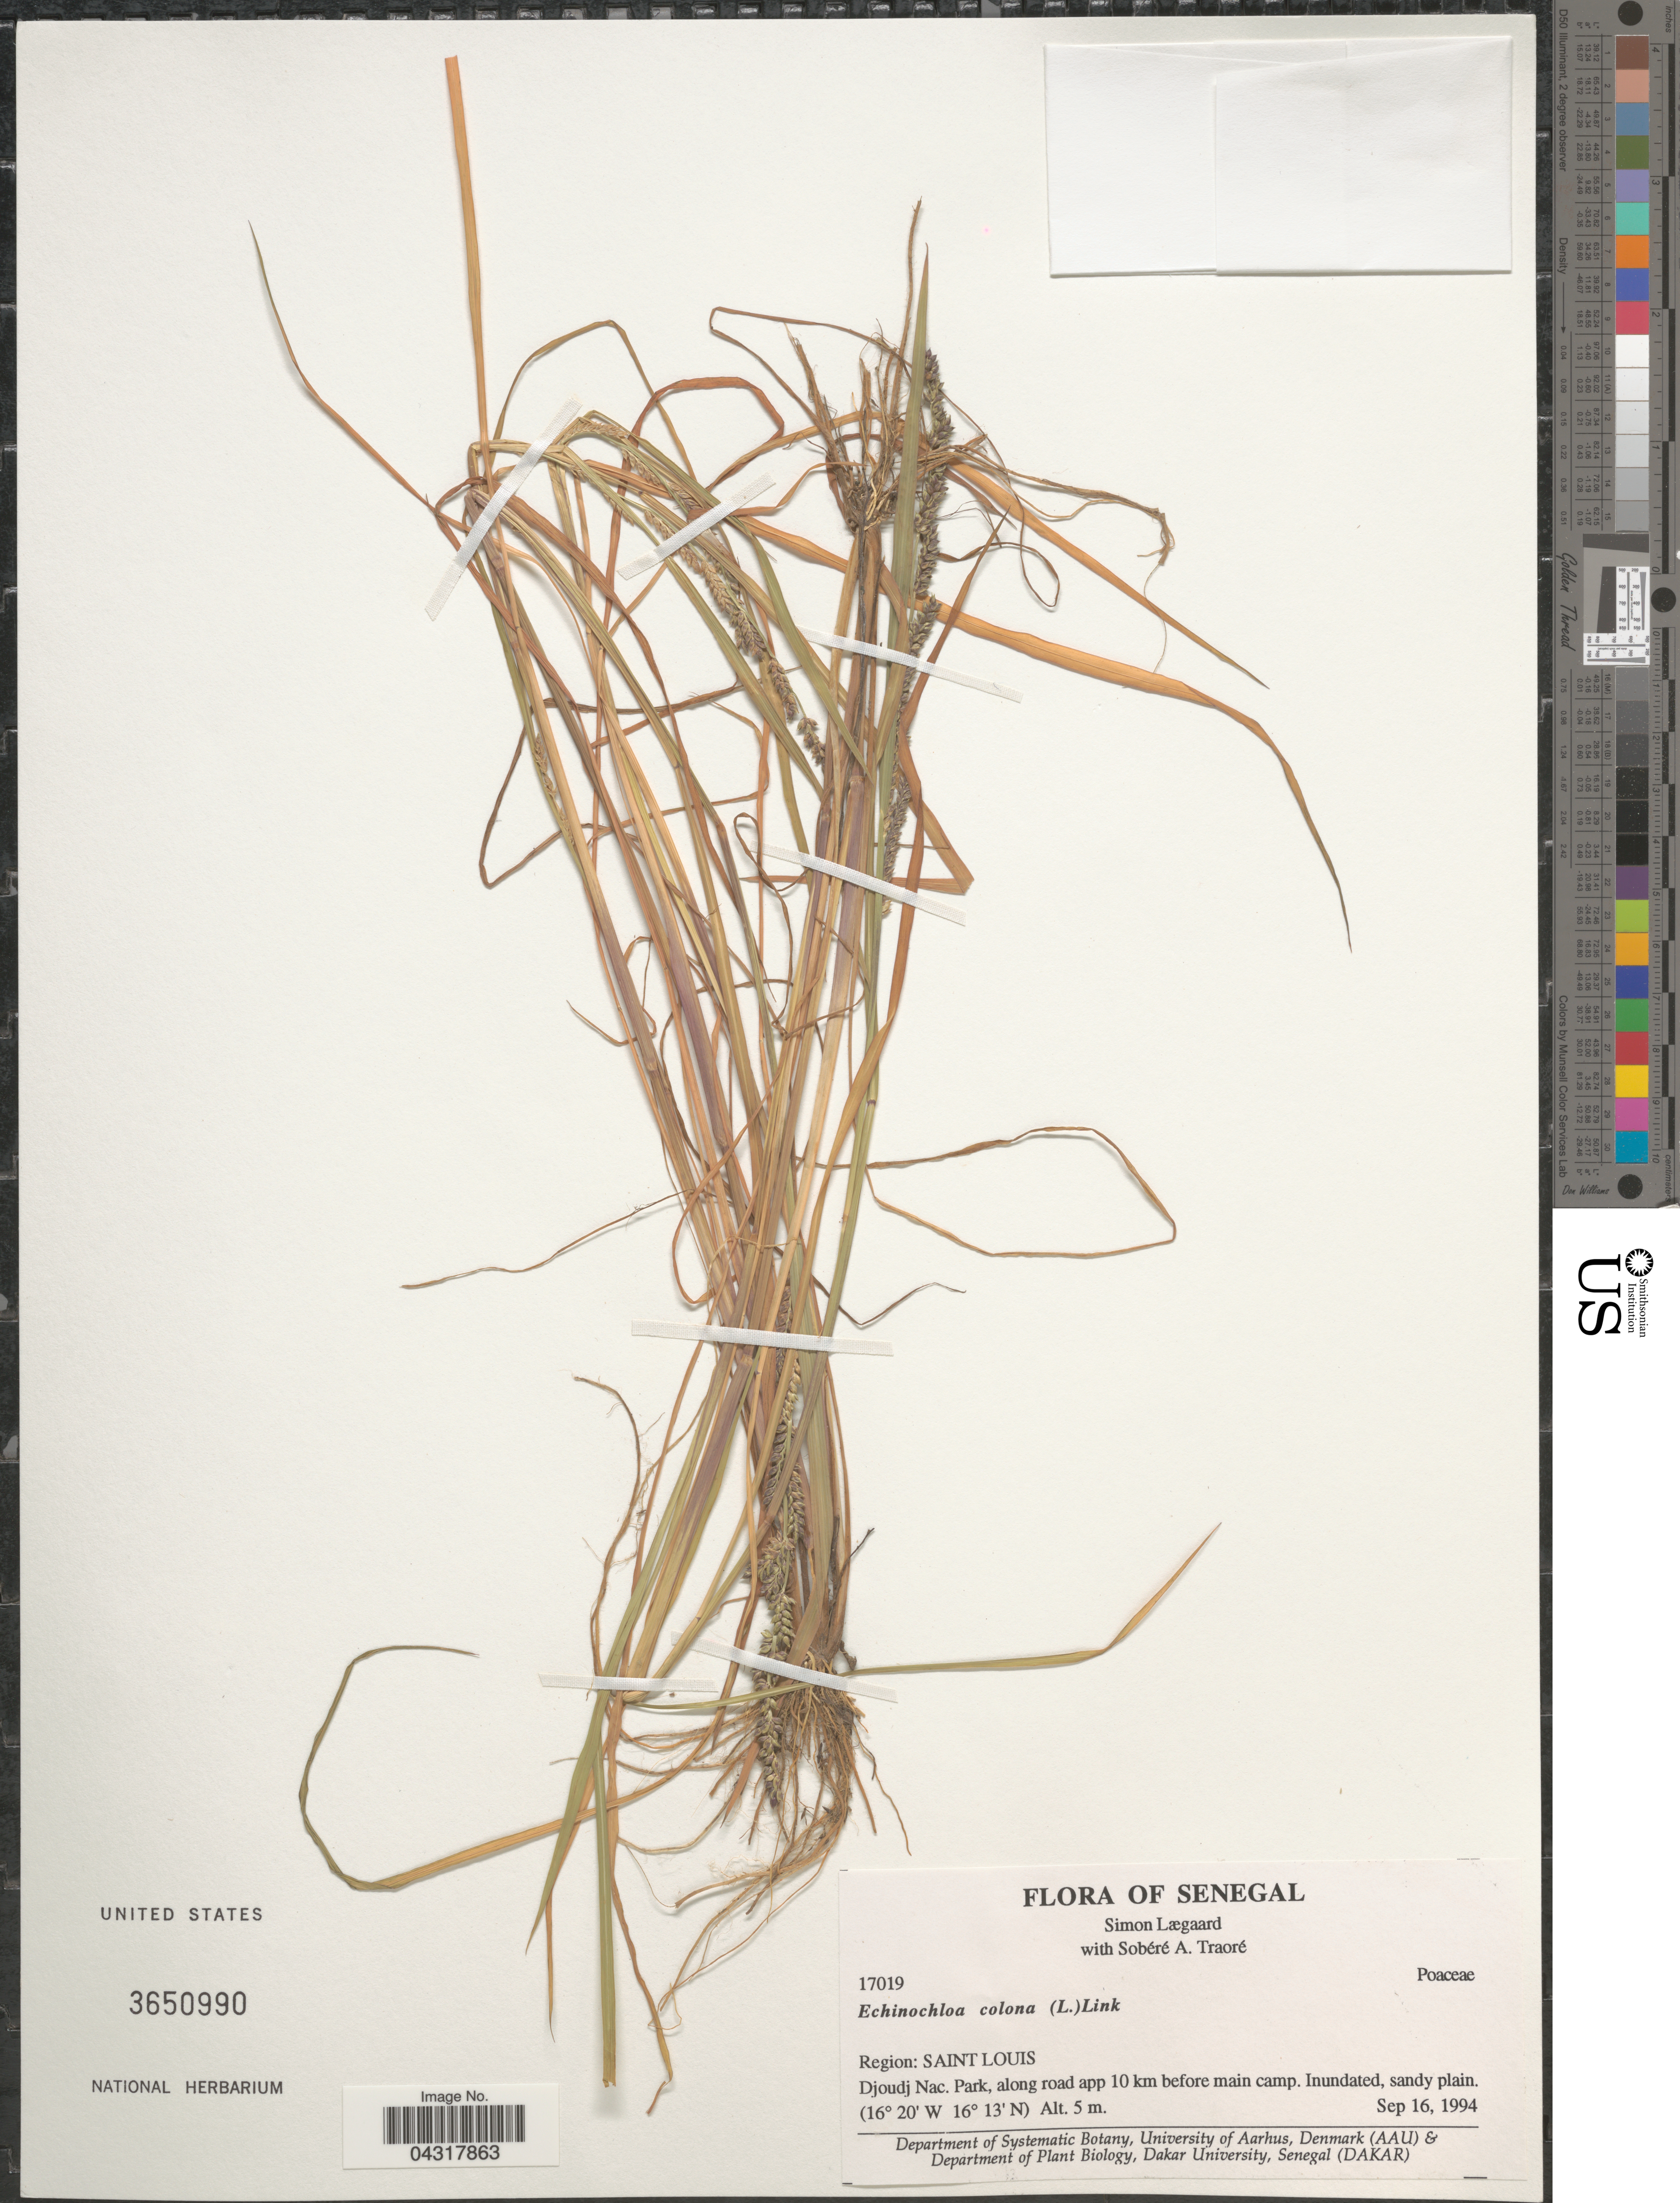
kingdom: Plantae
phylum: Tracheophyta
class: Liliopsida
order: Poales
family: Poaceae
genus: Echinochloa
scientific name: Echinochloa colona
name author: (L.) Link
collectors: S. Lægaard & S. Traore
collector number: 17019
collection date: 1994-09-16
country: Senegal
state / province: Saint-Louis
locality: Region: Saint Louis. Djoudj Nac. Park, along road app 10 km before main camp.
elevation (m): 5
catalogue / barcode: US 3650990